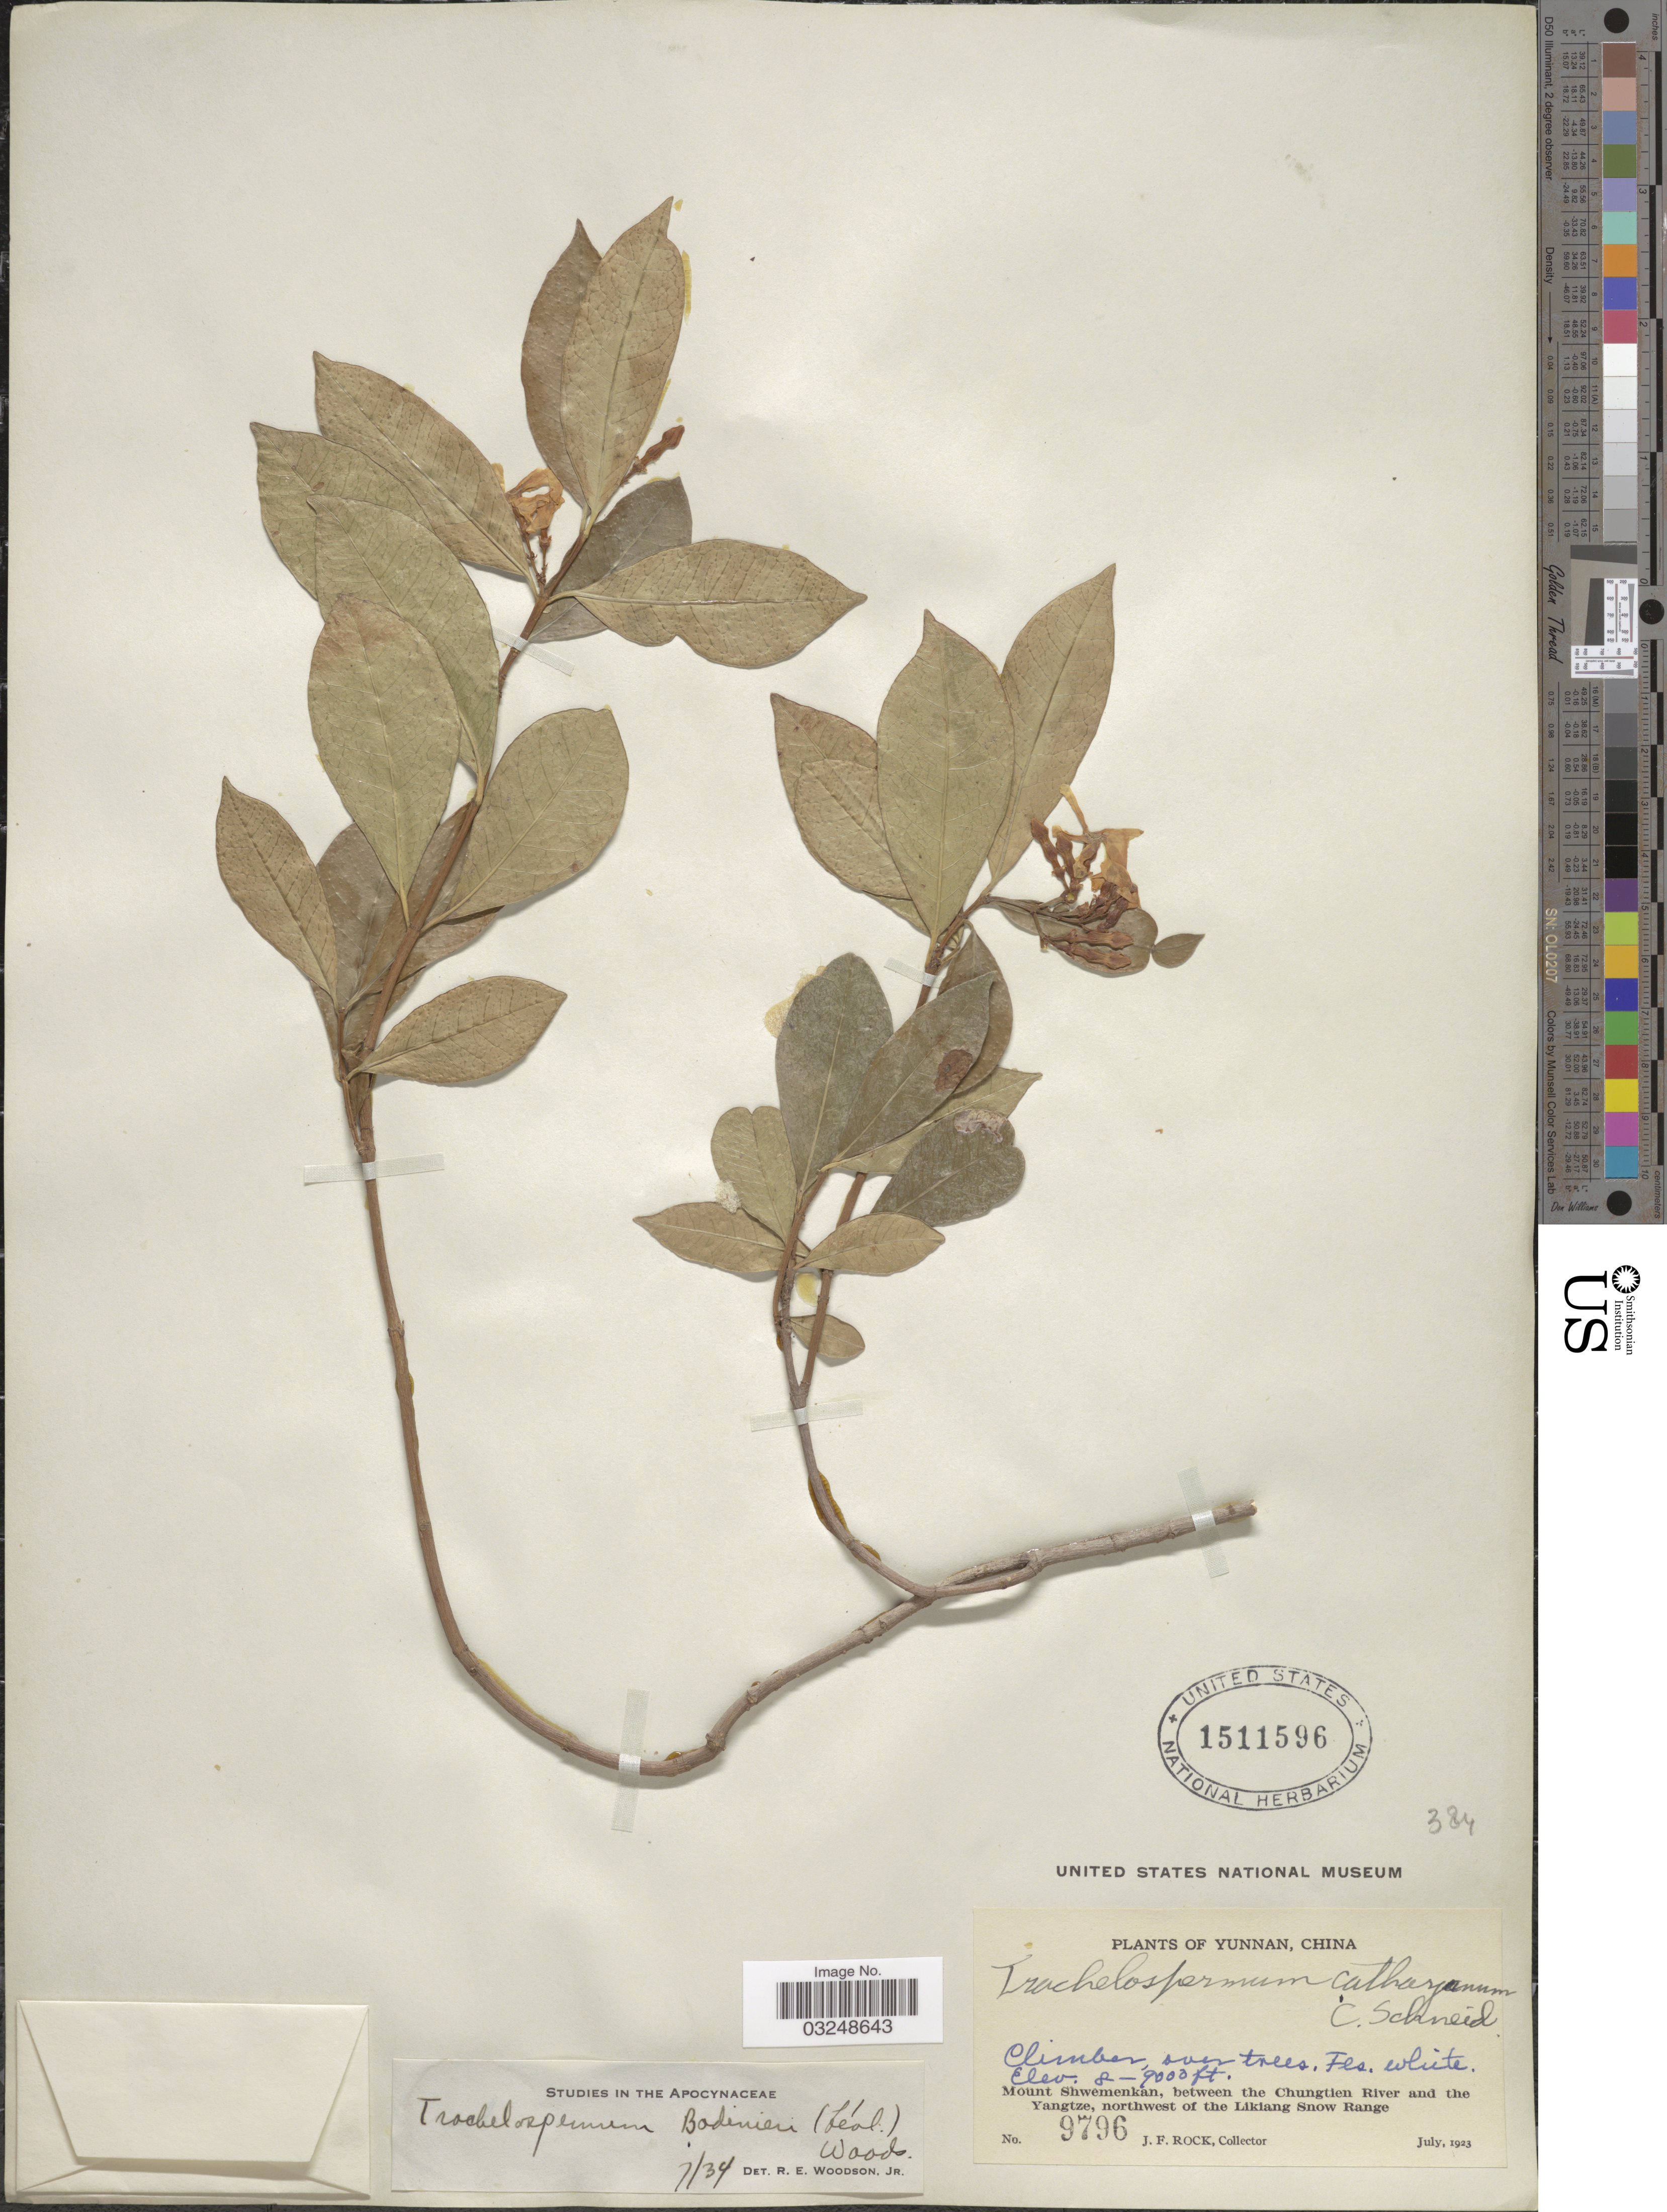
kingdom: Plantae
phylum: Tracheophyta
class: Magnoliopsida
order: Gentianales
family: Apocynaceae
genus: Trachelospermum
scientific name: Trachelospermum bodinieri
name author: (H. Lév.) Woodson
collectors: J. Rock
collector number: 9796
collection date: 1923-07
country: China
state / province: Yunnan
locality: Mount Shwemenkan, between the Chungtien River and the Yangtze, northwest of the Likiang Snow Range.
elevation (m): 2438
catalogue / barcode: US 1511596